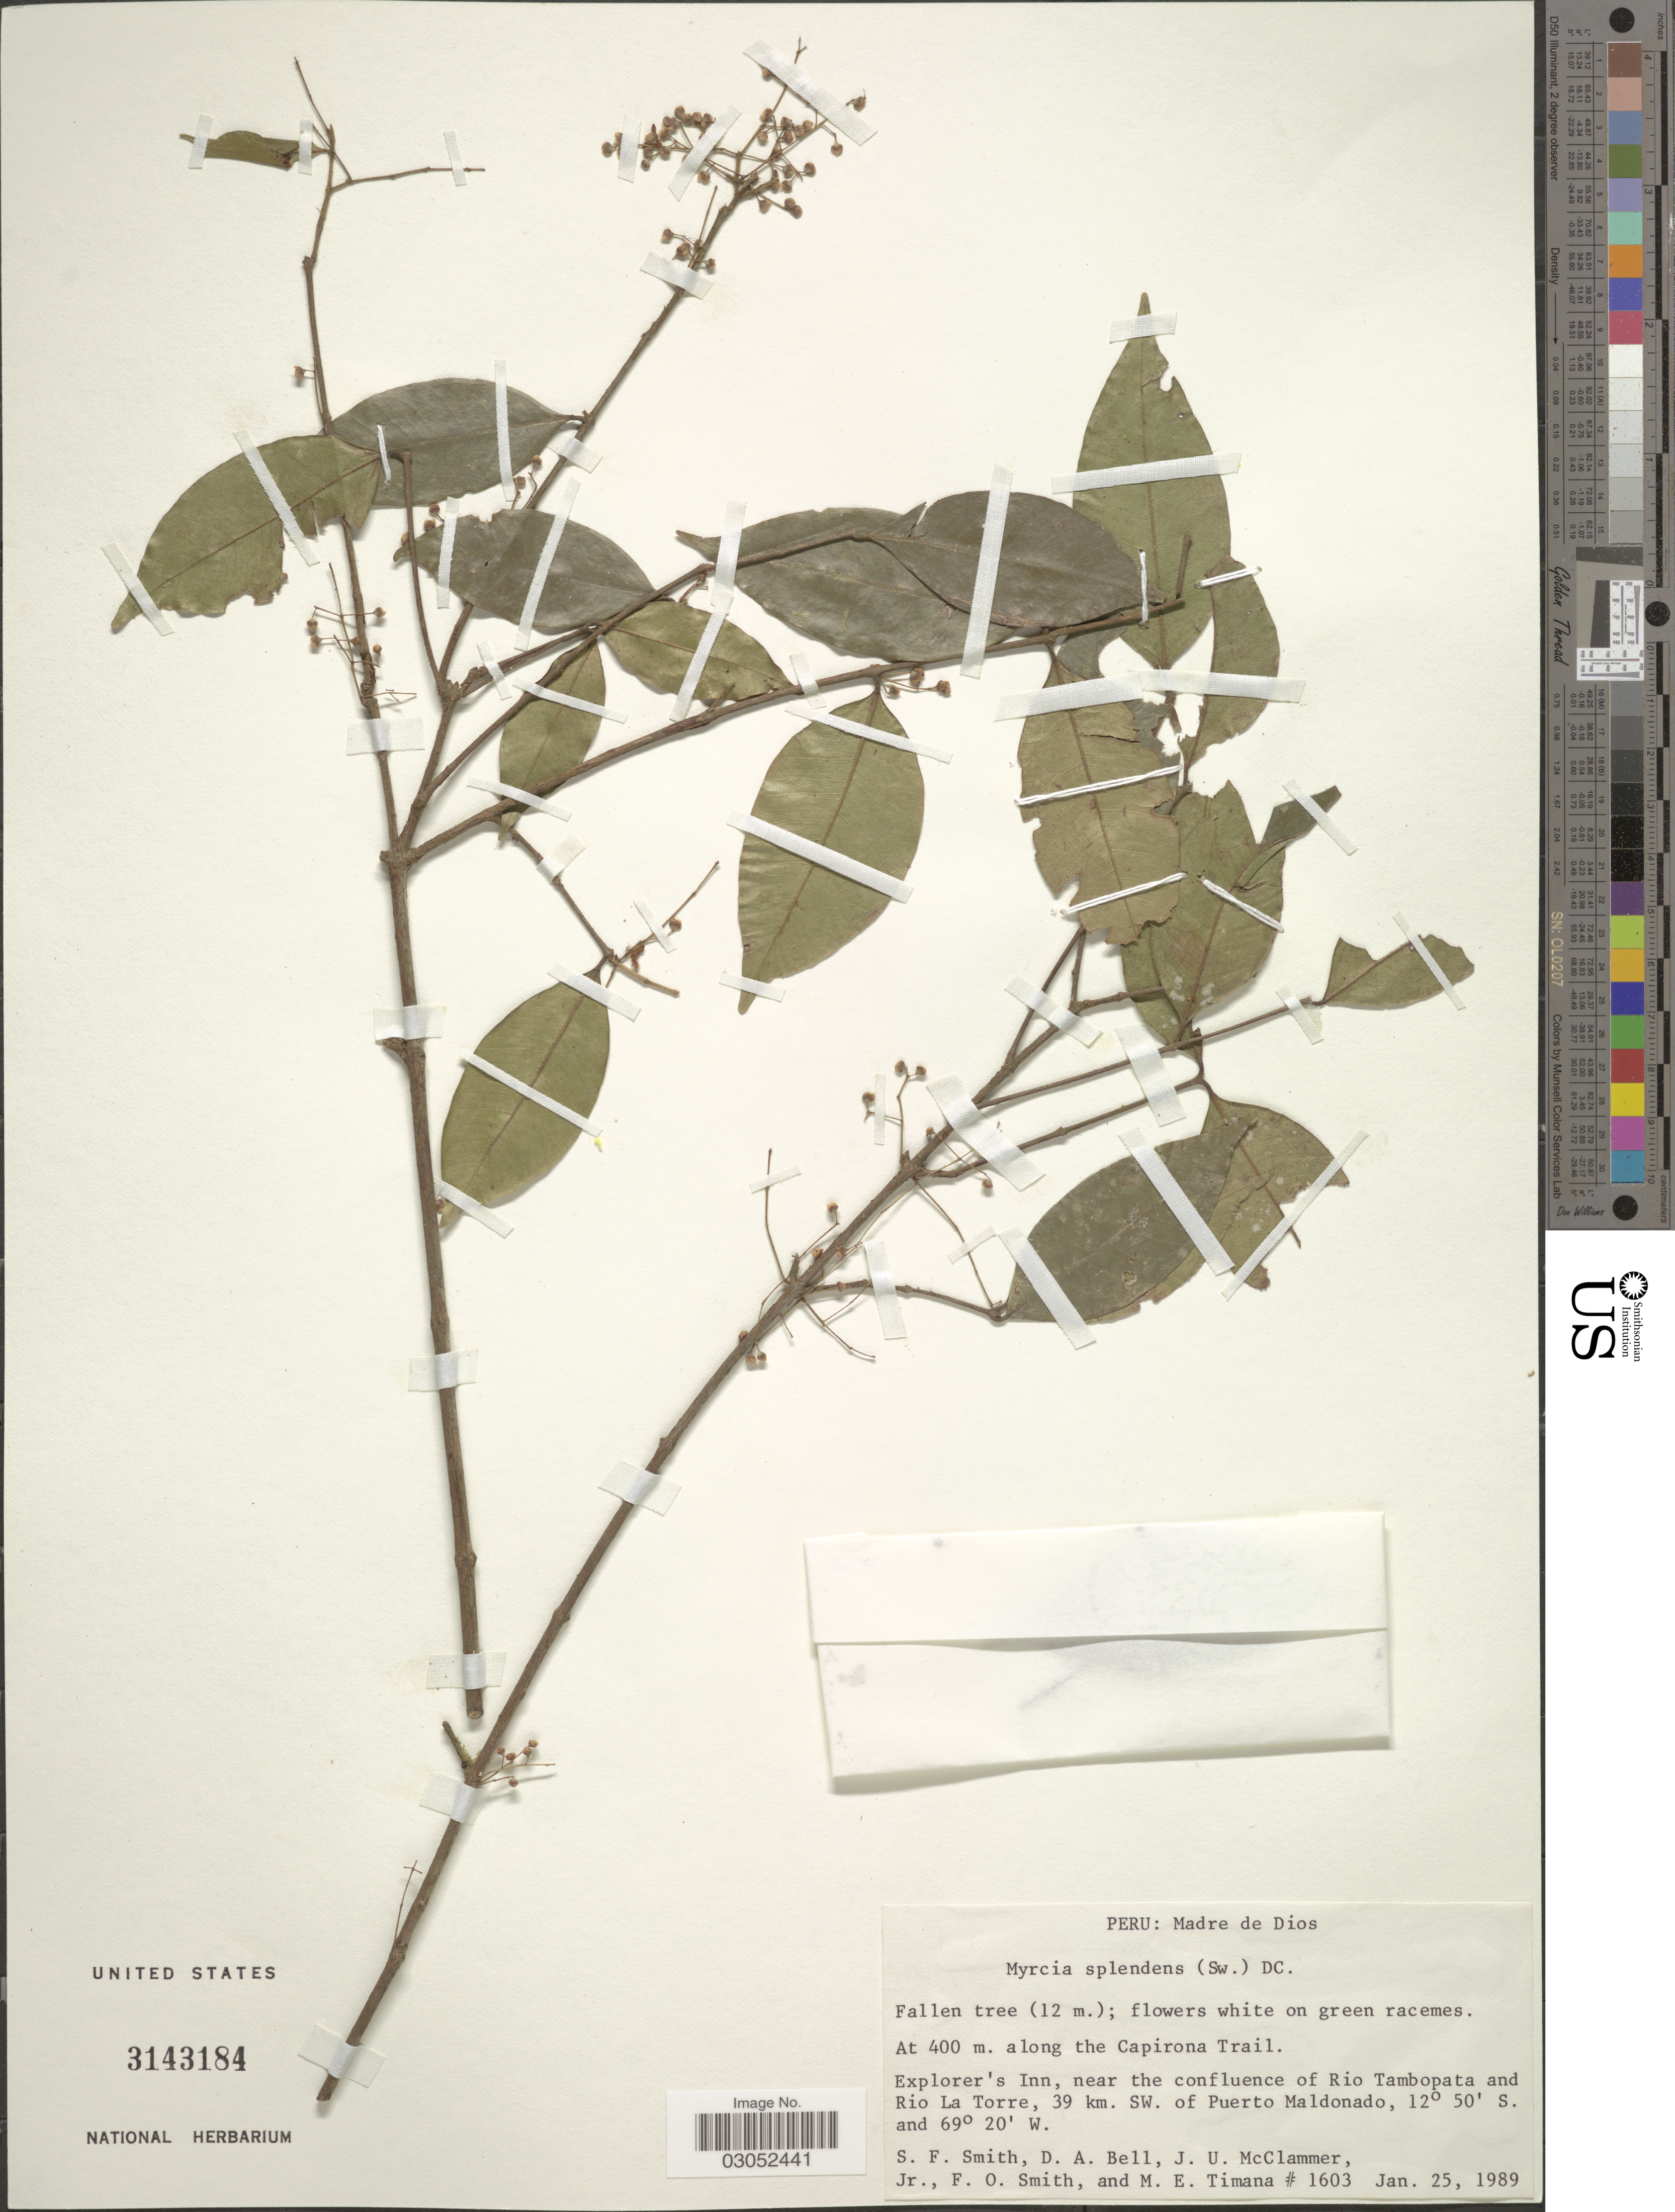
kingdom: Plantae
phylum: Tracheophyta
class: Magnoliopsida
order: Myrtales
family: Myrtaceae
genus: Myrcia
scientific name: Myrcia splendens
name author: (Sw.) DC.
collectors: S.F. Smith, D. A. Bell, J. McClammer Jr. & F. Smith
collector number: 1603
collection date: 1989-01-25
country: Peru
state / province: Madre de Dios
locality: Along the Capirona Trail. Explorer's Inn, near the confluence of Rio Tambopata and Rio La Torre, 39 km. SW. of Puerto Maldonado.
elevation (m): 400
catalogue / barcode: US 3143184